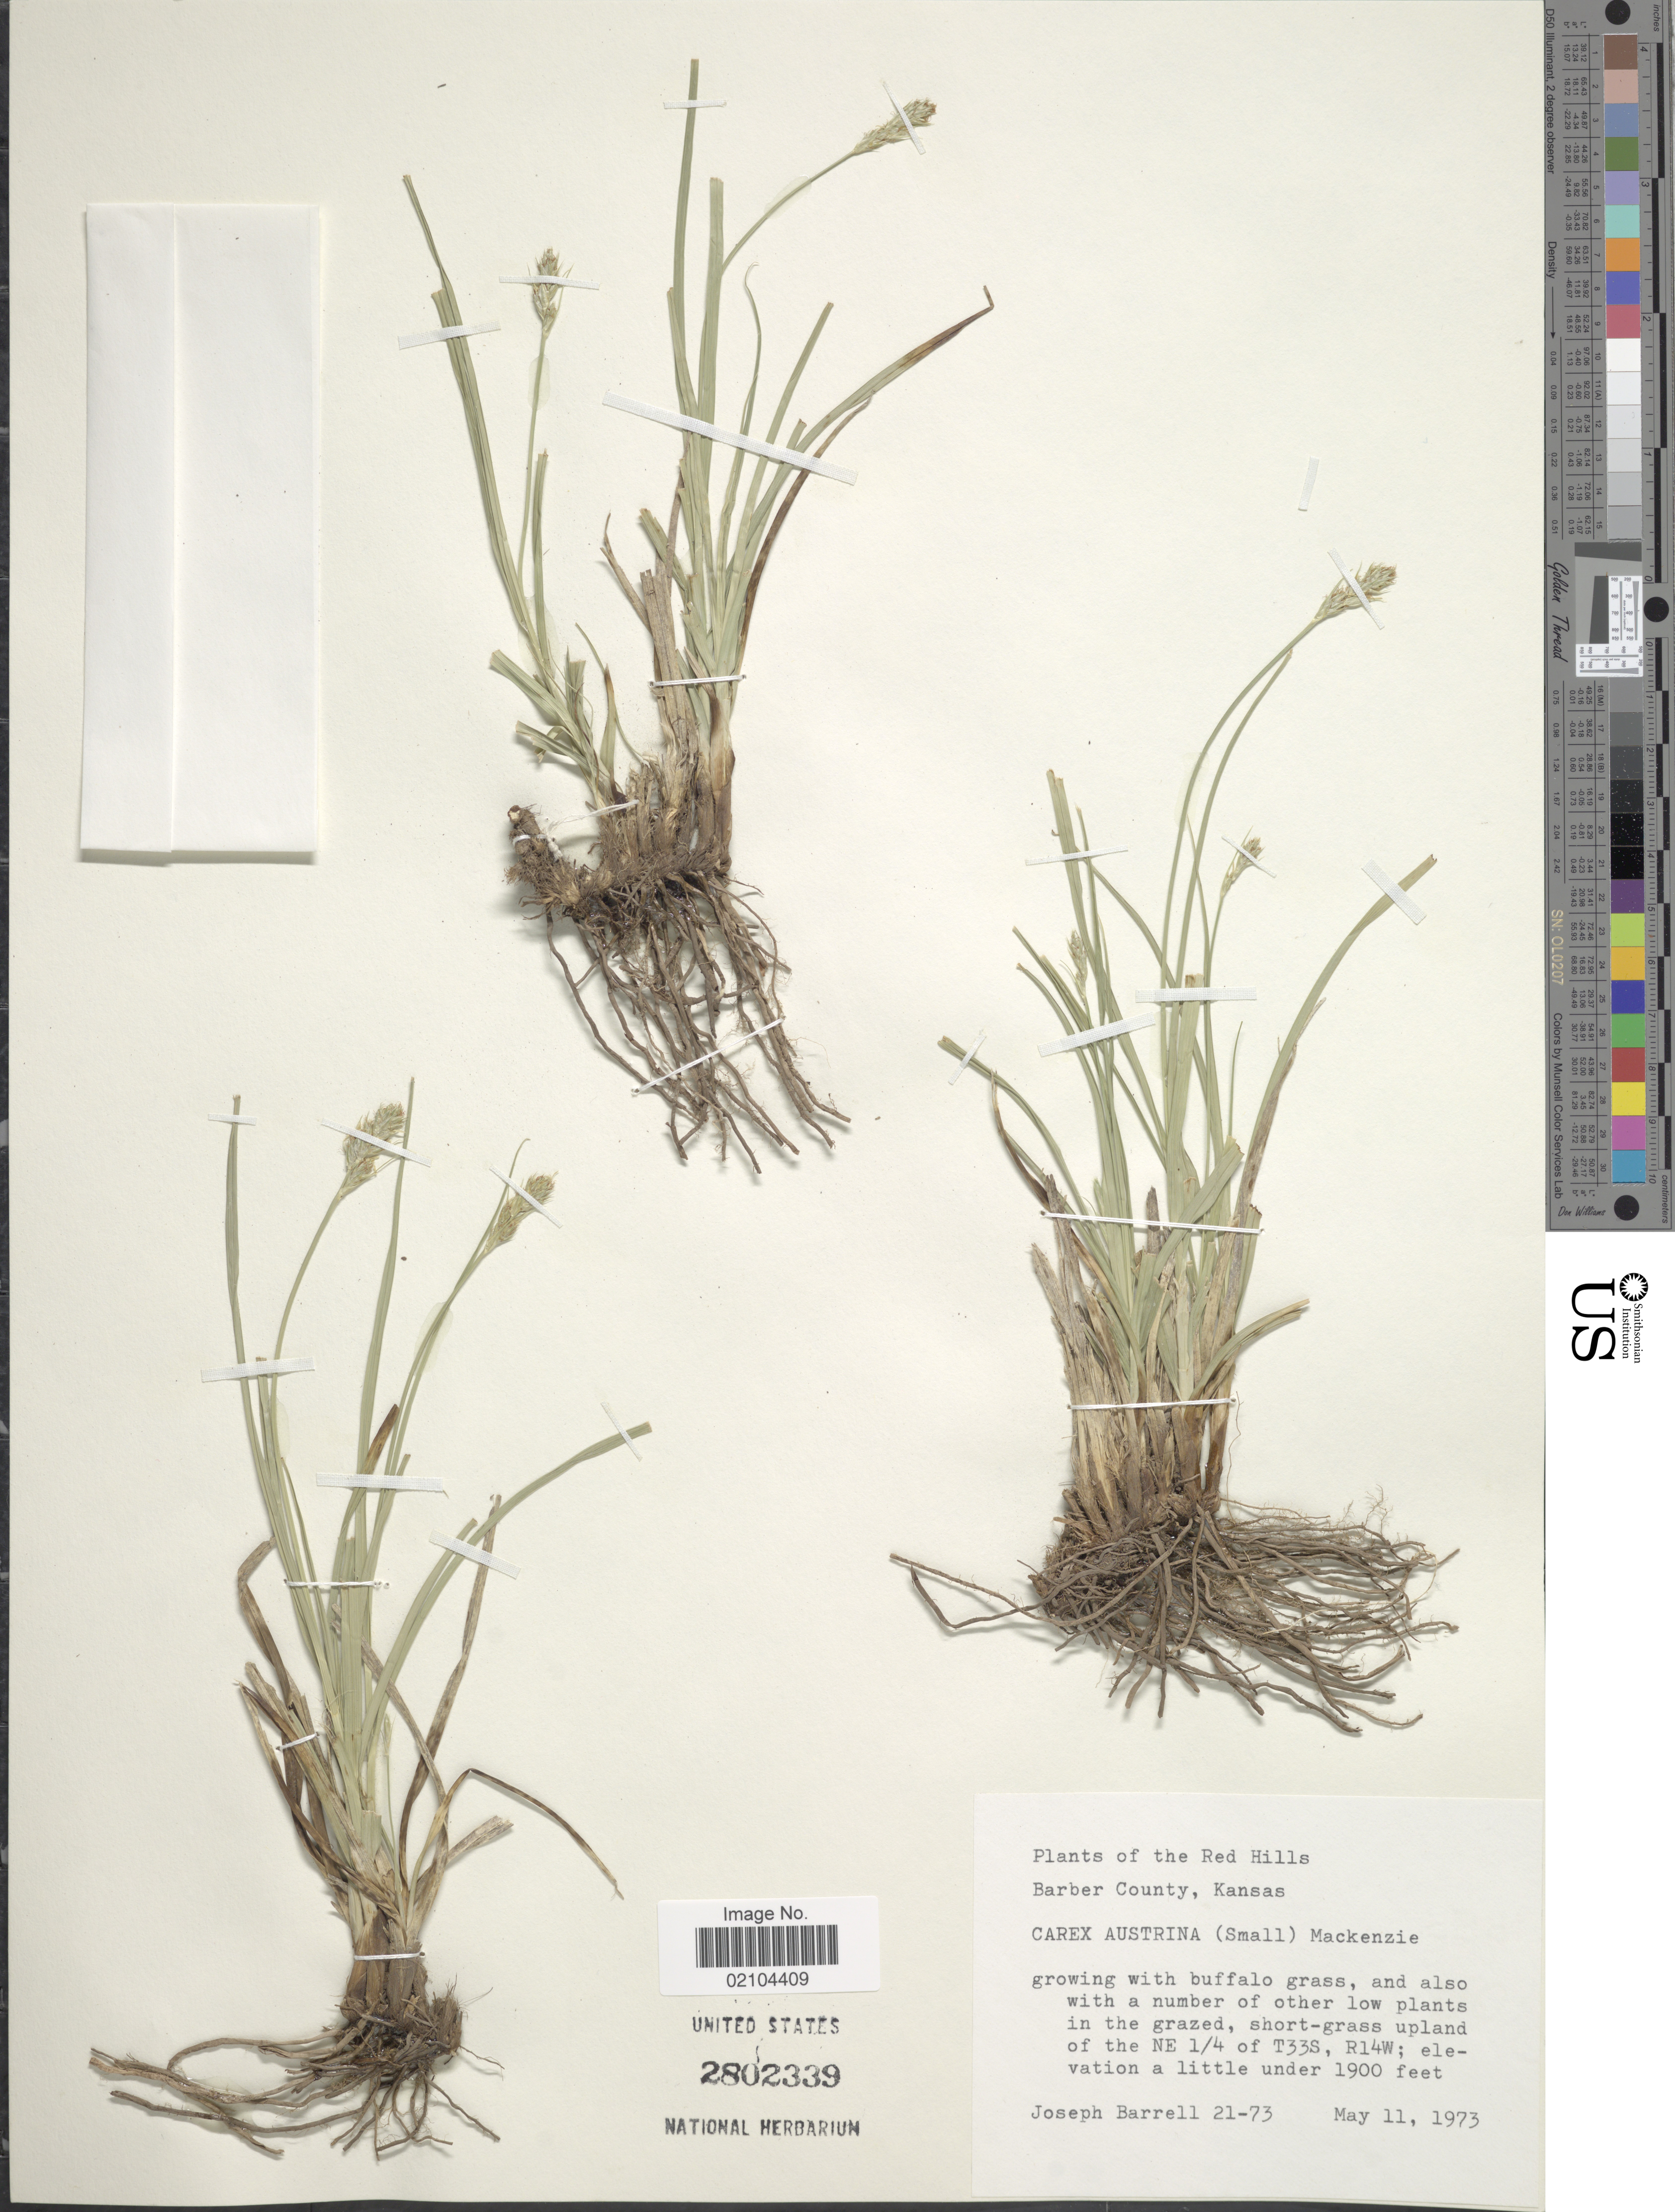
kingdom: Plantae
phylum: Tracheophyta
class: Liliopsida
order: Poales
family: Cyperaceae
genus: Carex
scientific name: Carex austrina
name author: Mack.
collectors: J. Barrell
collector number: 21-73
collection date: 1973-05-11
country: United States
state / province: Kansas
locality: The Red Hills, Barber County, NE 1/4 of T33S, R14W.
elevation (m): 579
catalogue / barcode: US 2802339